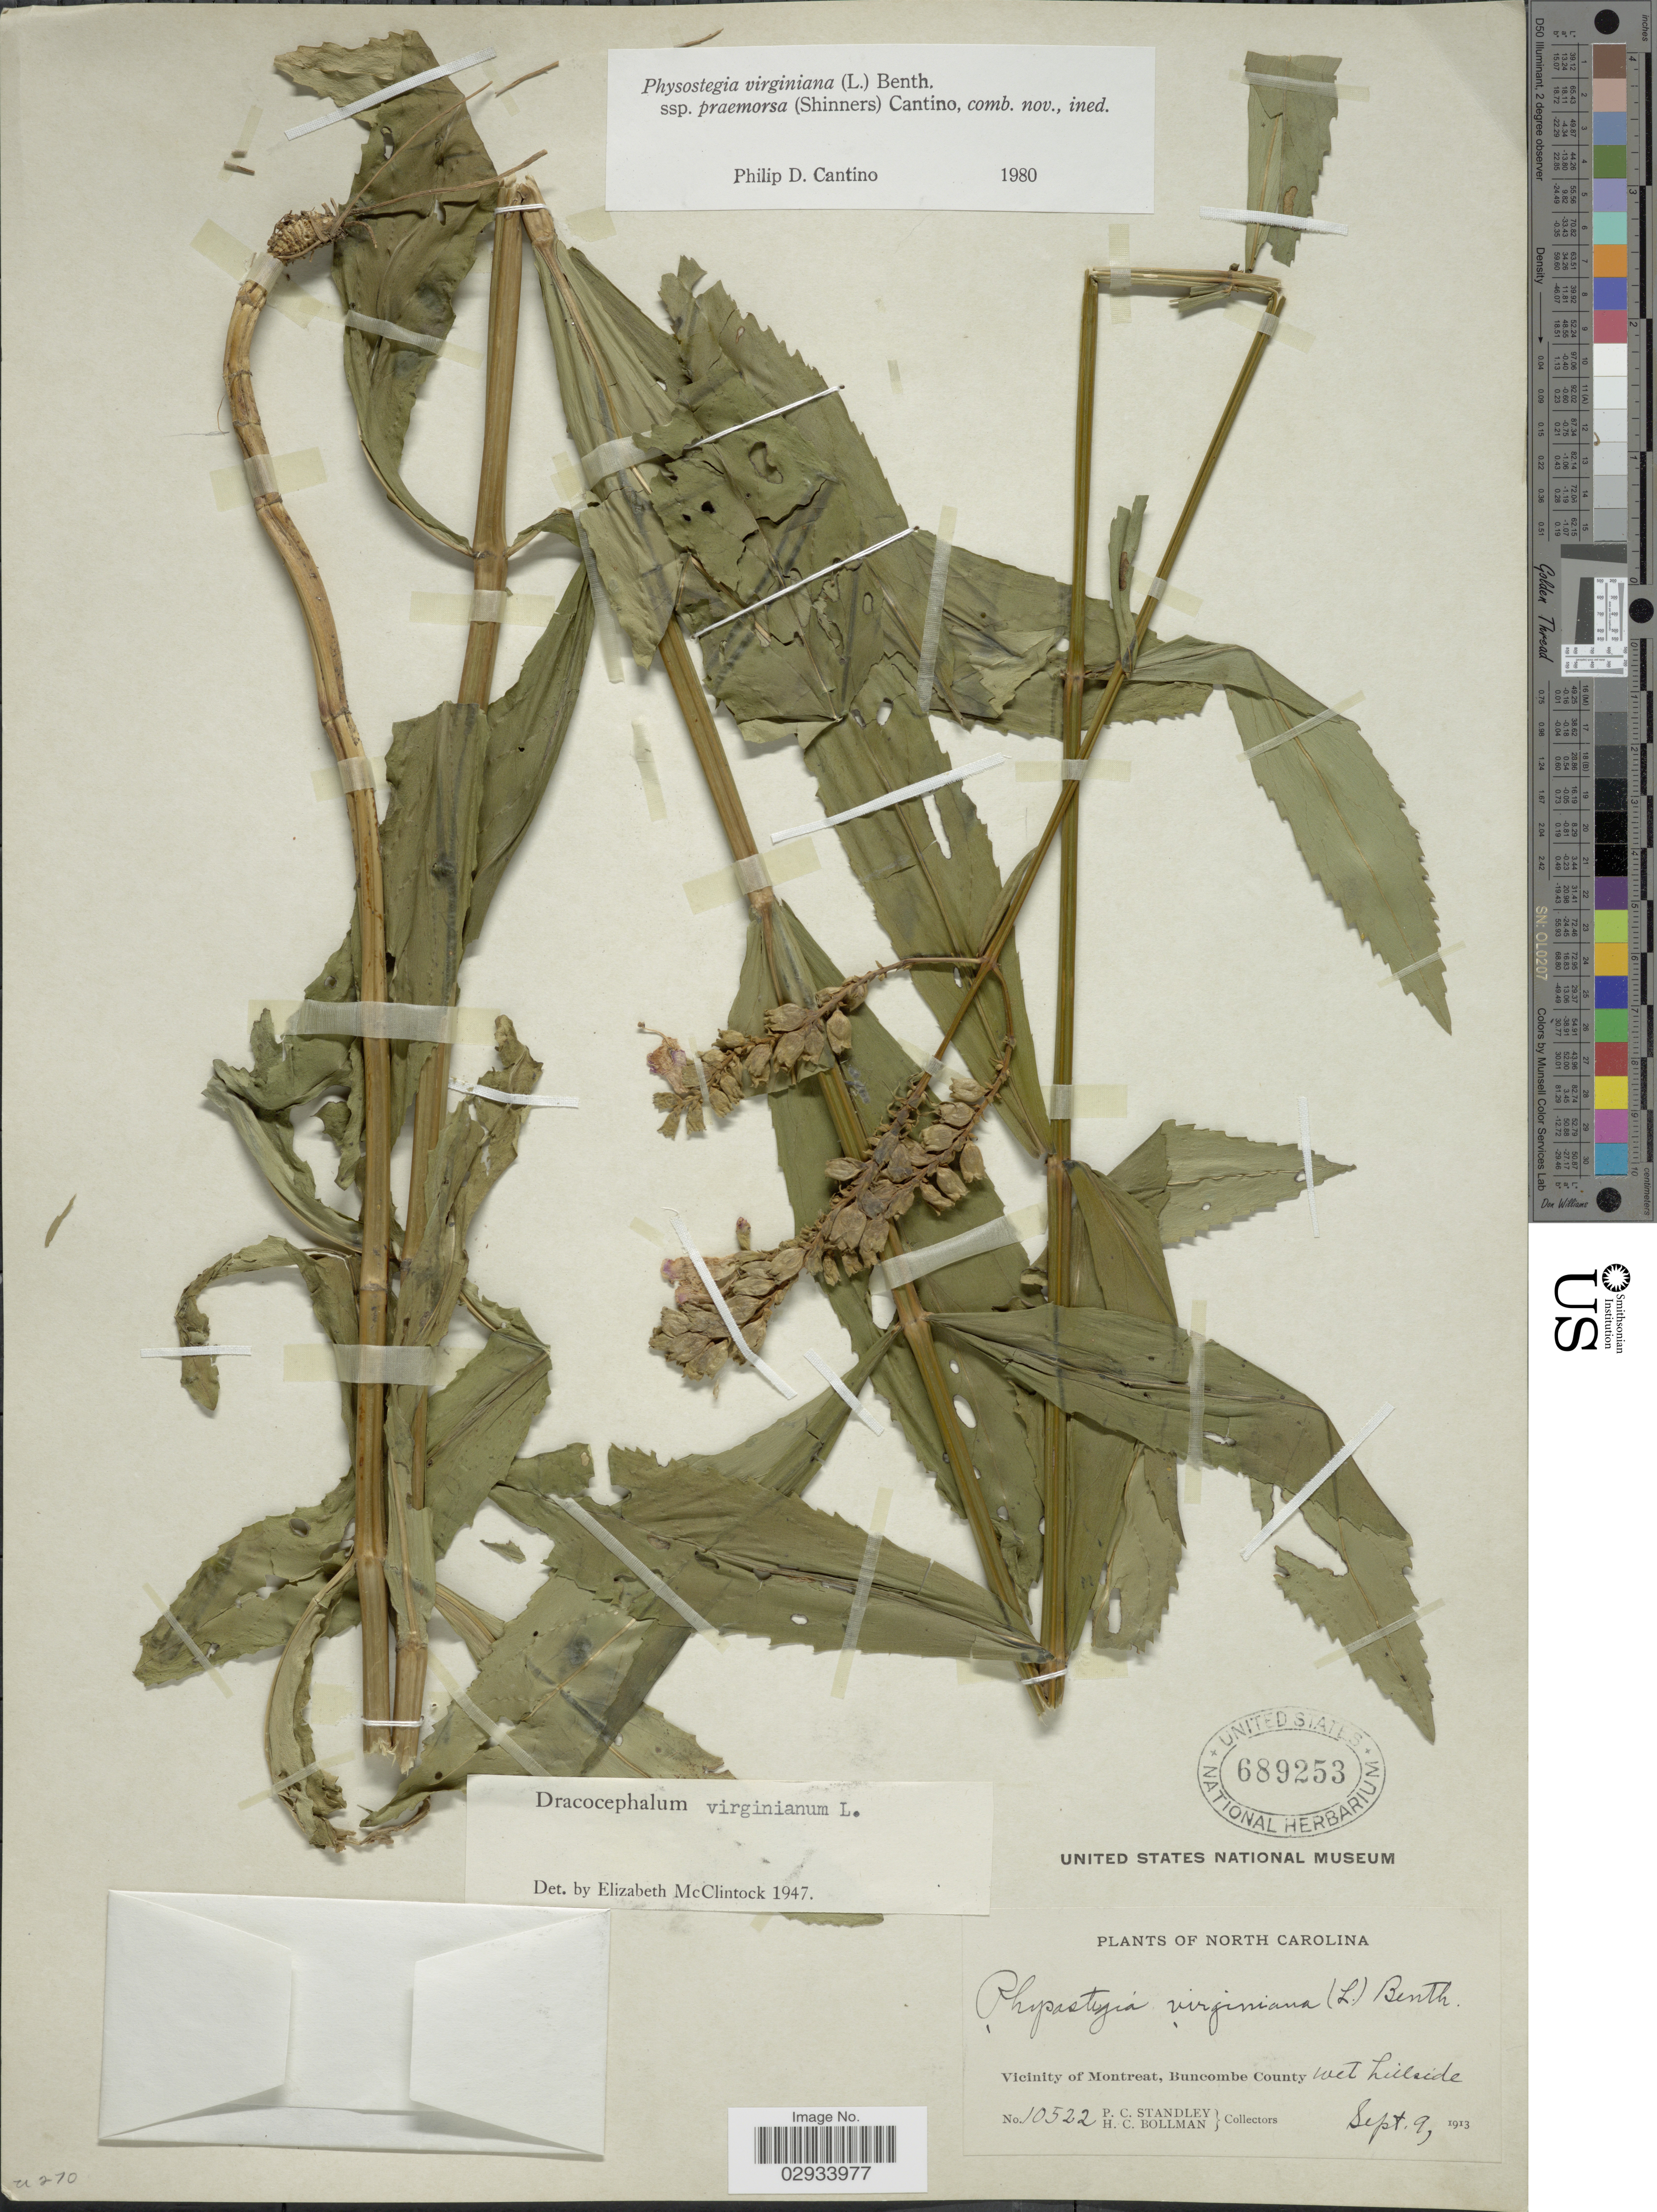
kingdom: Plantae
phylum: Tracheophyta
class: Magnoliopsida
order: Lamiales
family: Lamiaceae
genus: Physostegia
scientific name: Physostegia virginiana subsp. praemorsa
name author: (Shinners) P.D. Cantino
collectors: P. C. Standley & H. C. Bollman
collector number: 10522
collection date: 1913-09-09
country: United States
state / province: North Carolina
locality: Vicinity of Montreat, Buncombe County.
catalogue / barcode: US 689253